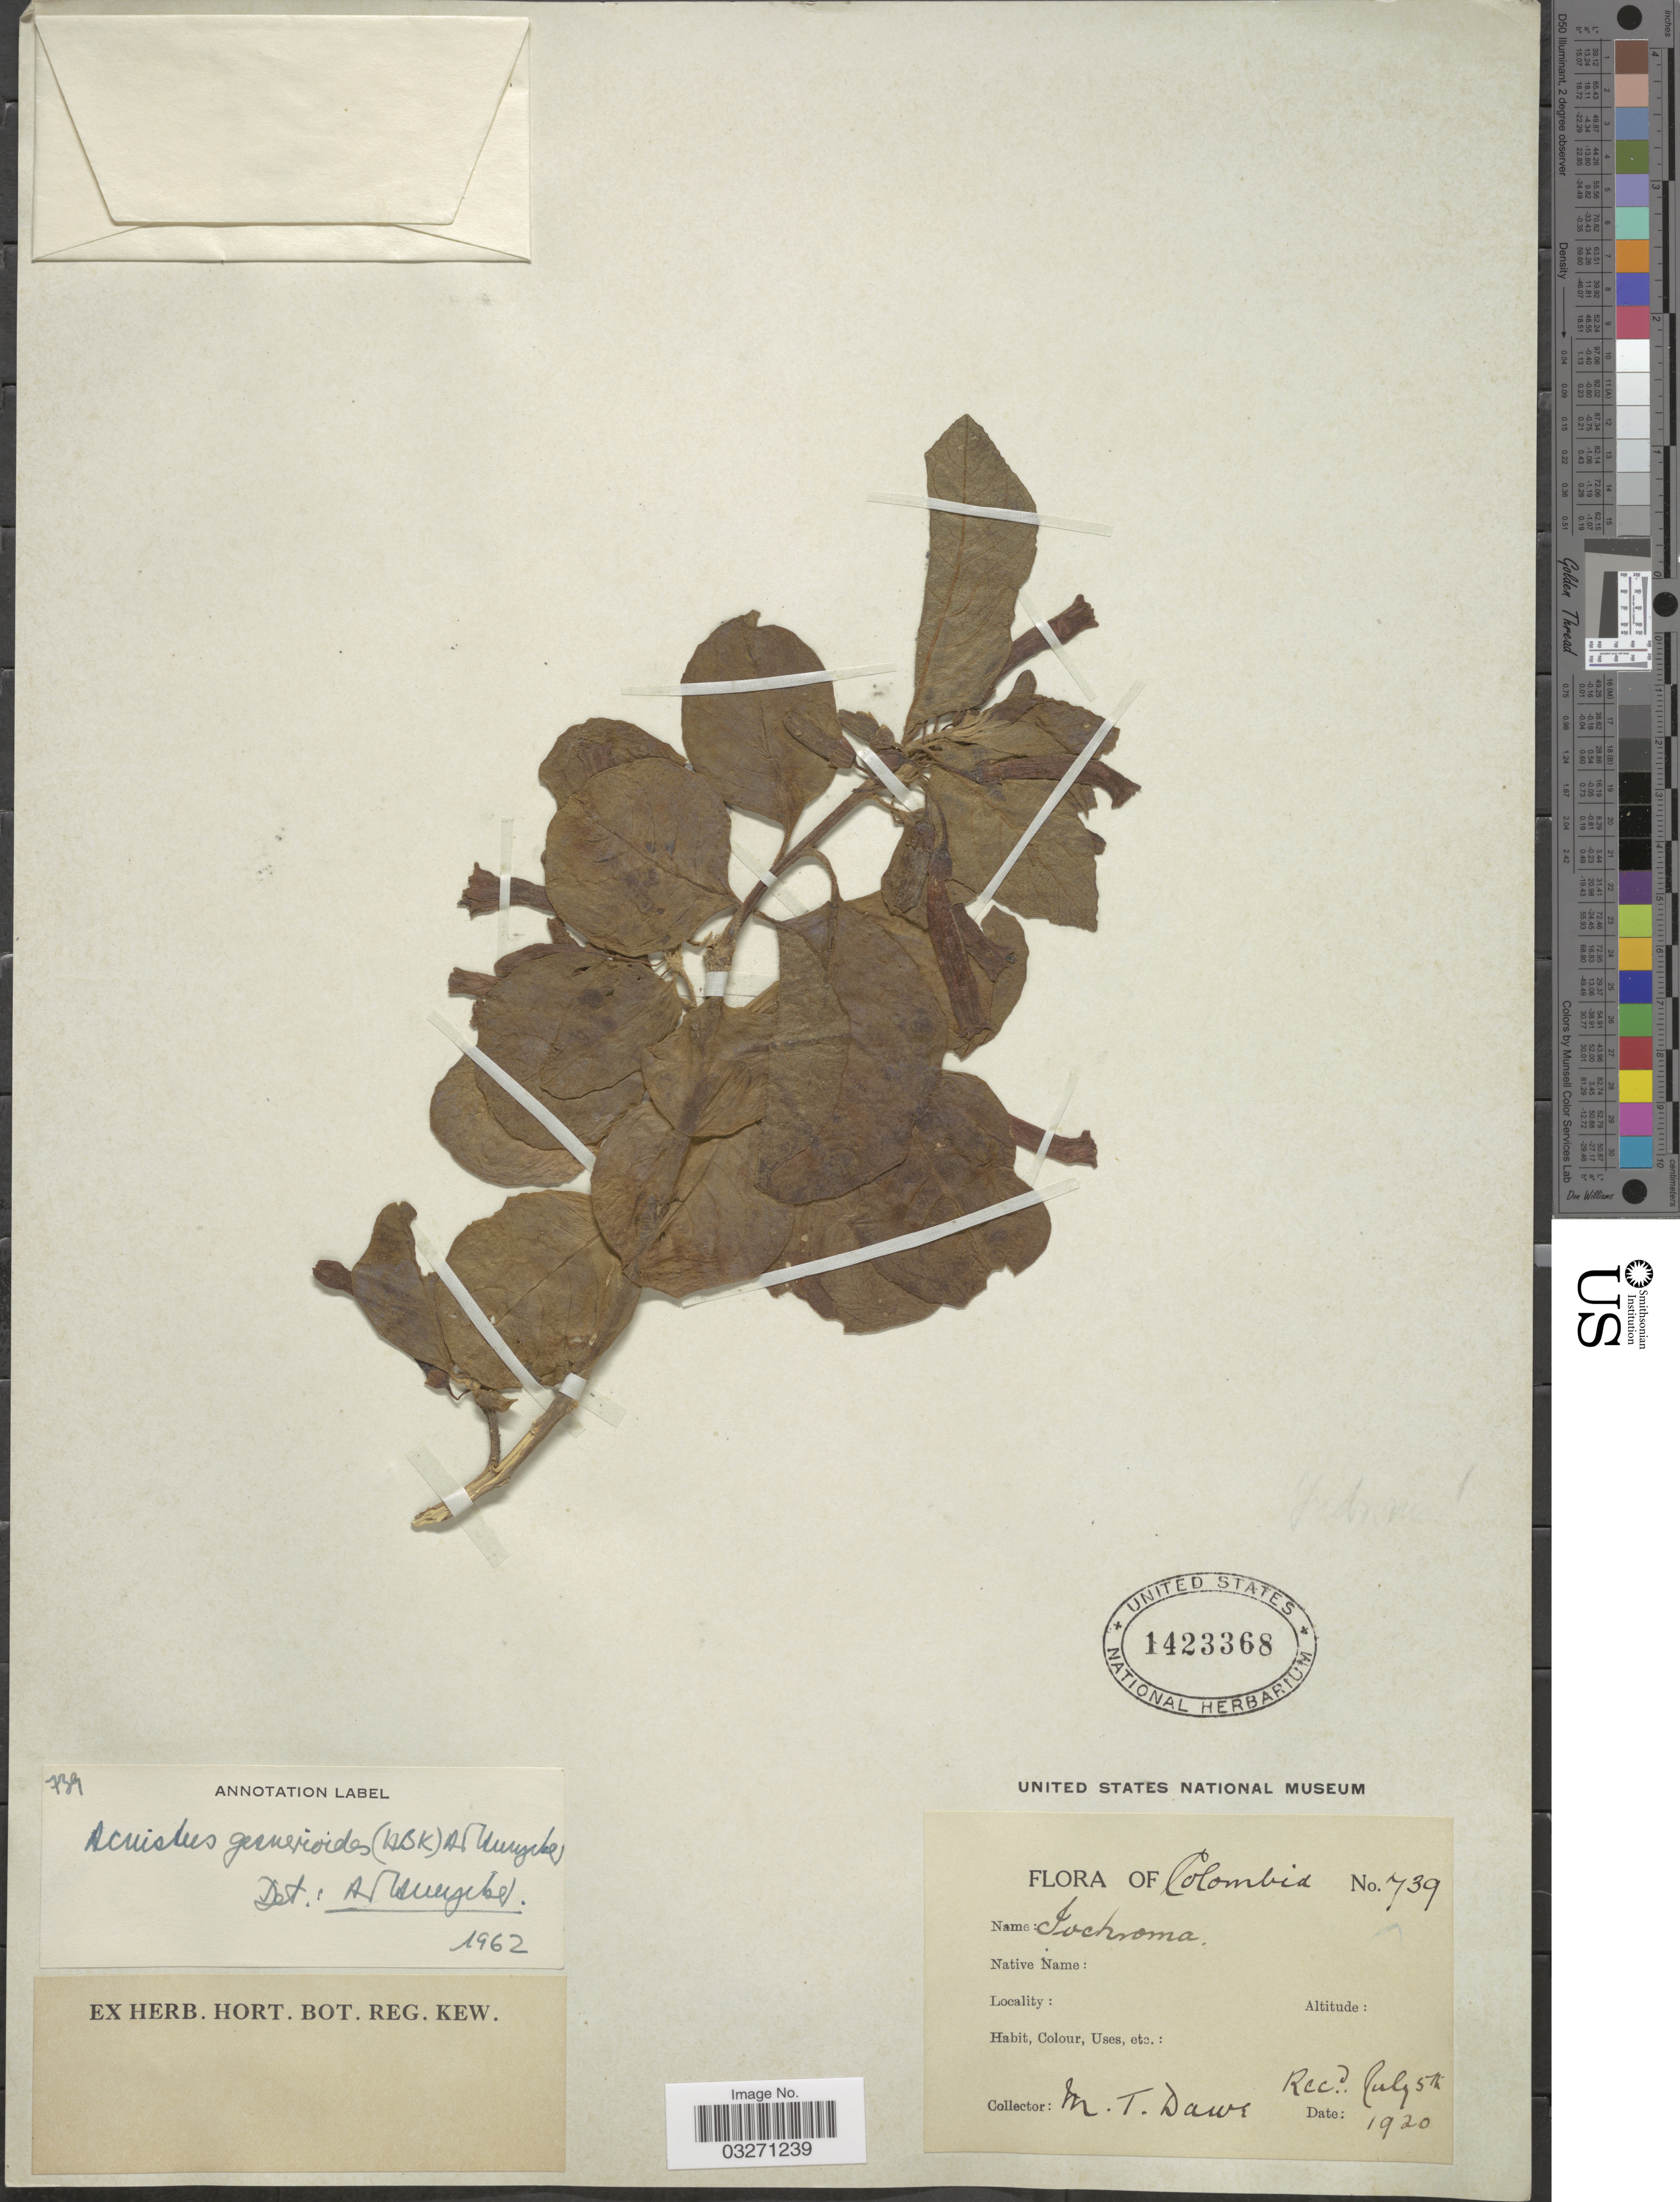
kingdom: Plantae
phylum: Tracheophyta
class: Magnoliopsida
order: Solanales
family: Solanaceae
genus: Acnistus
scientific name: Acnistus gesnerioides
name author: (Kunth) Hunz.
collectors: M. T. Dawe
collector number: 739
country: Colombia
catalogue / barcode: US 1423368